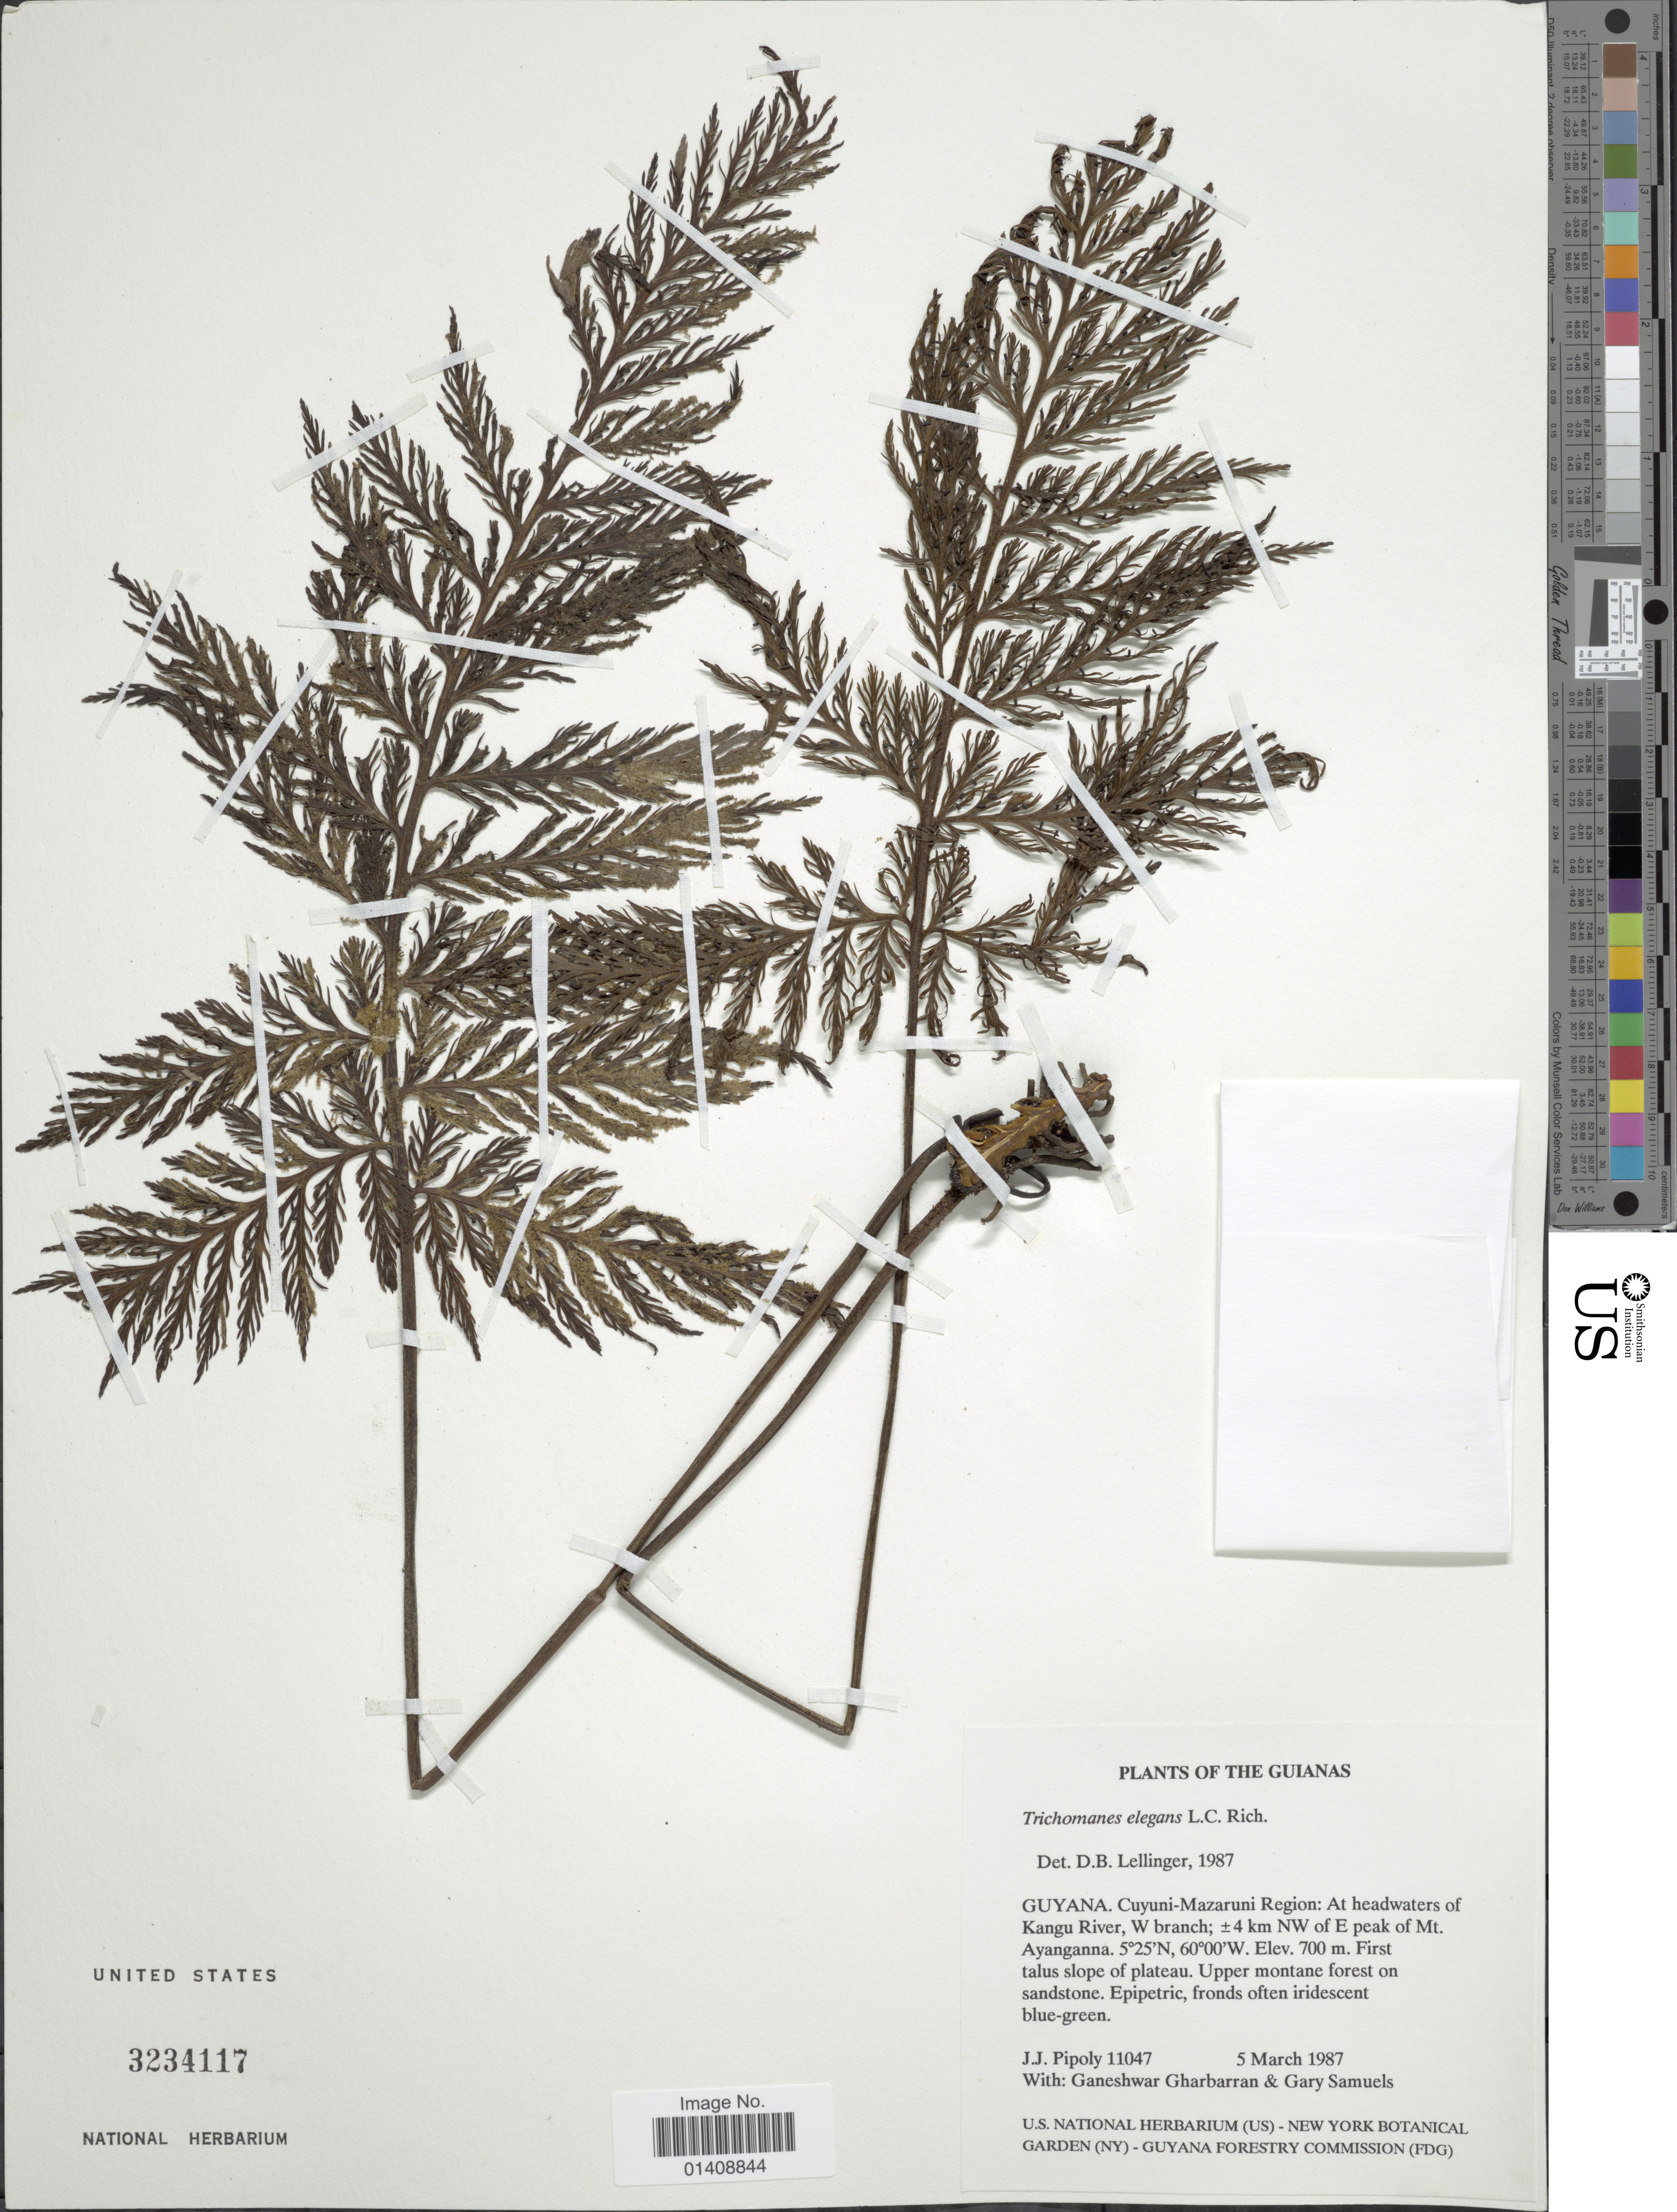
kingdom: Plantae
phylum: Tracheophyta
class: Polypodiopsida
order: Hymenophyllales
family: Hymenophyllaceae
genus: Trichomanes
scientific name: Trichomanes elegans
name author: Rich.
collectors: J. J. Pipoly, G. Gharbarran & G. Samuels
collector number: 11407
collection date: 1987-03-05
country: Guyana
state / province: Cuyuni-Mazaruni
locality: At headwaters of Kangu River, W branch. 4 km NW of E peak of Mt. Ayanganna.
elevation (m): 700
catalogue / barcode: US 3234117